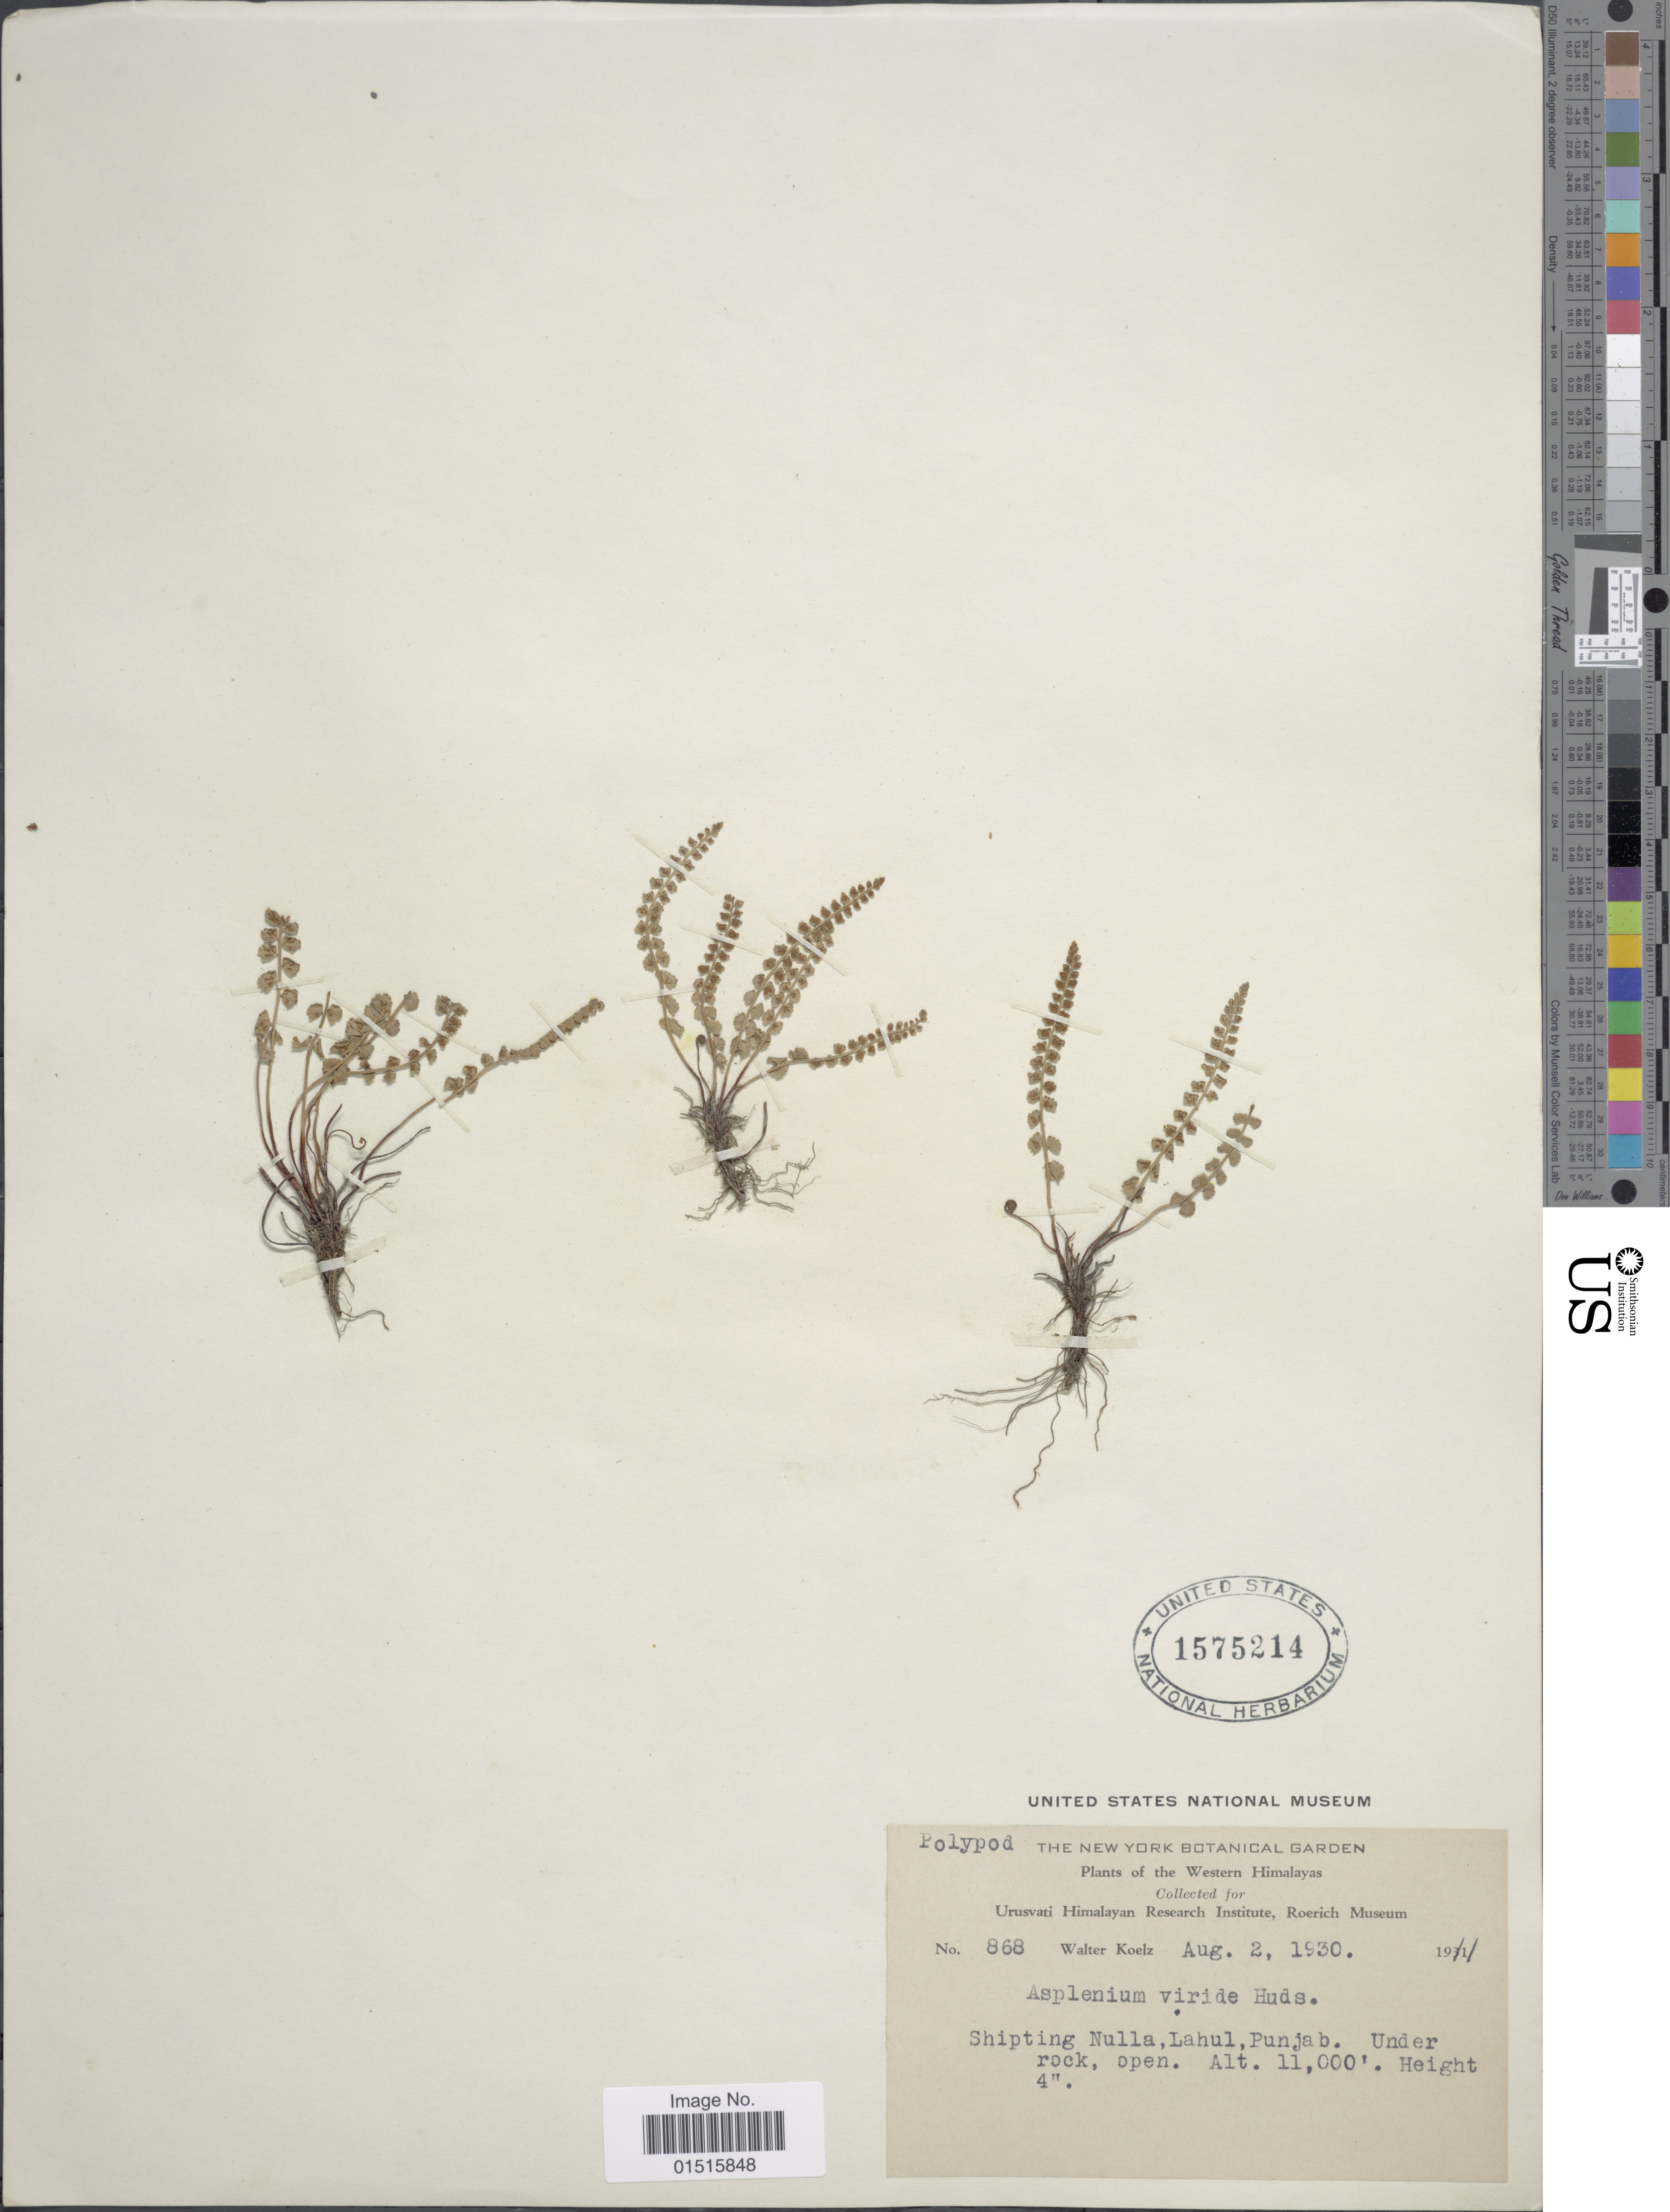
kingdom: Plantae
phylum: Tracheophyta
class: Polypodiopsida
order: Polypodiales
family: Aspleniaceae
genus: Asplenium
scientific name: Asplenium viride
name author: Huds.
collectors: W. N. Koelz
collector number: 868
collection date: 1930-08-02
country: India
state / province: Punjab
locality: Western Himalayas, Shipting Nulla, Lahul. Under rock, open.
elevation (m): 3353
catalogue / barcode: US 1575214